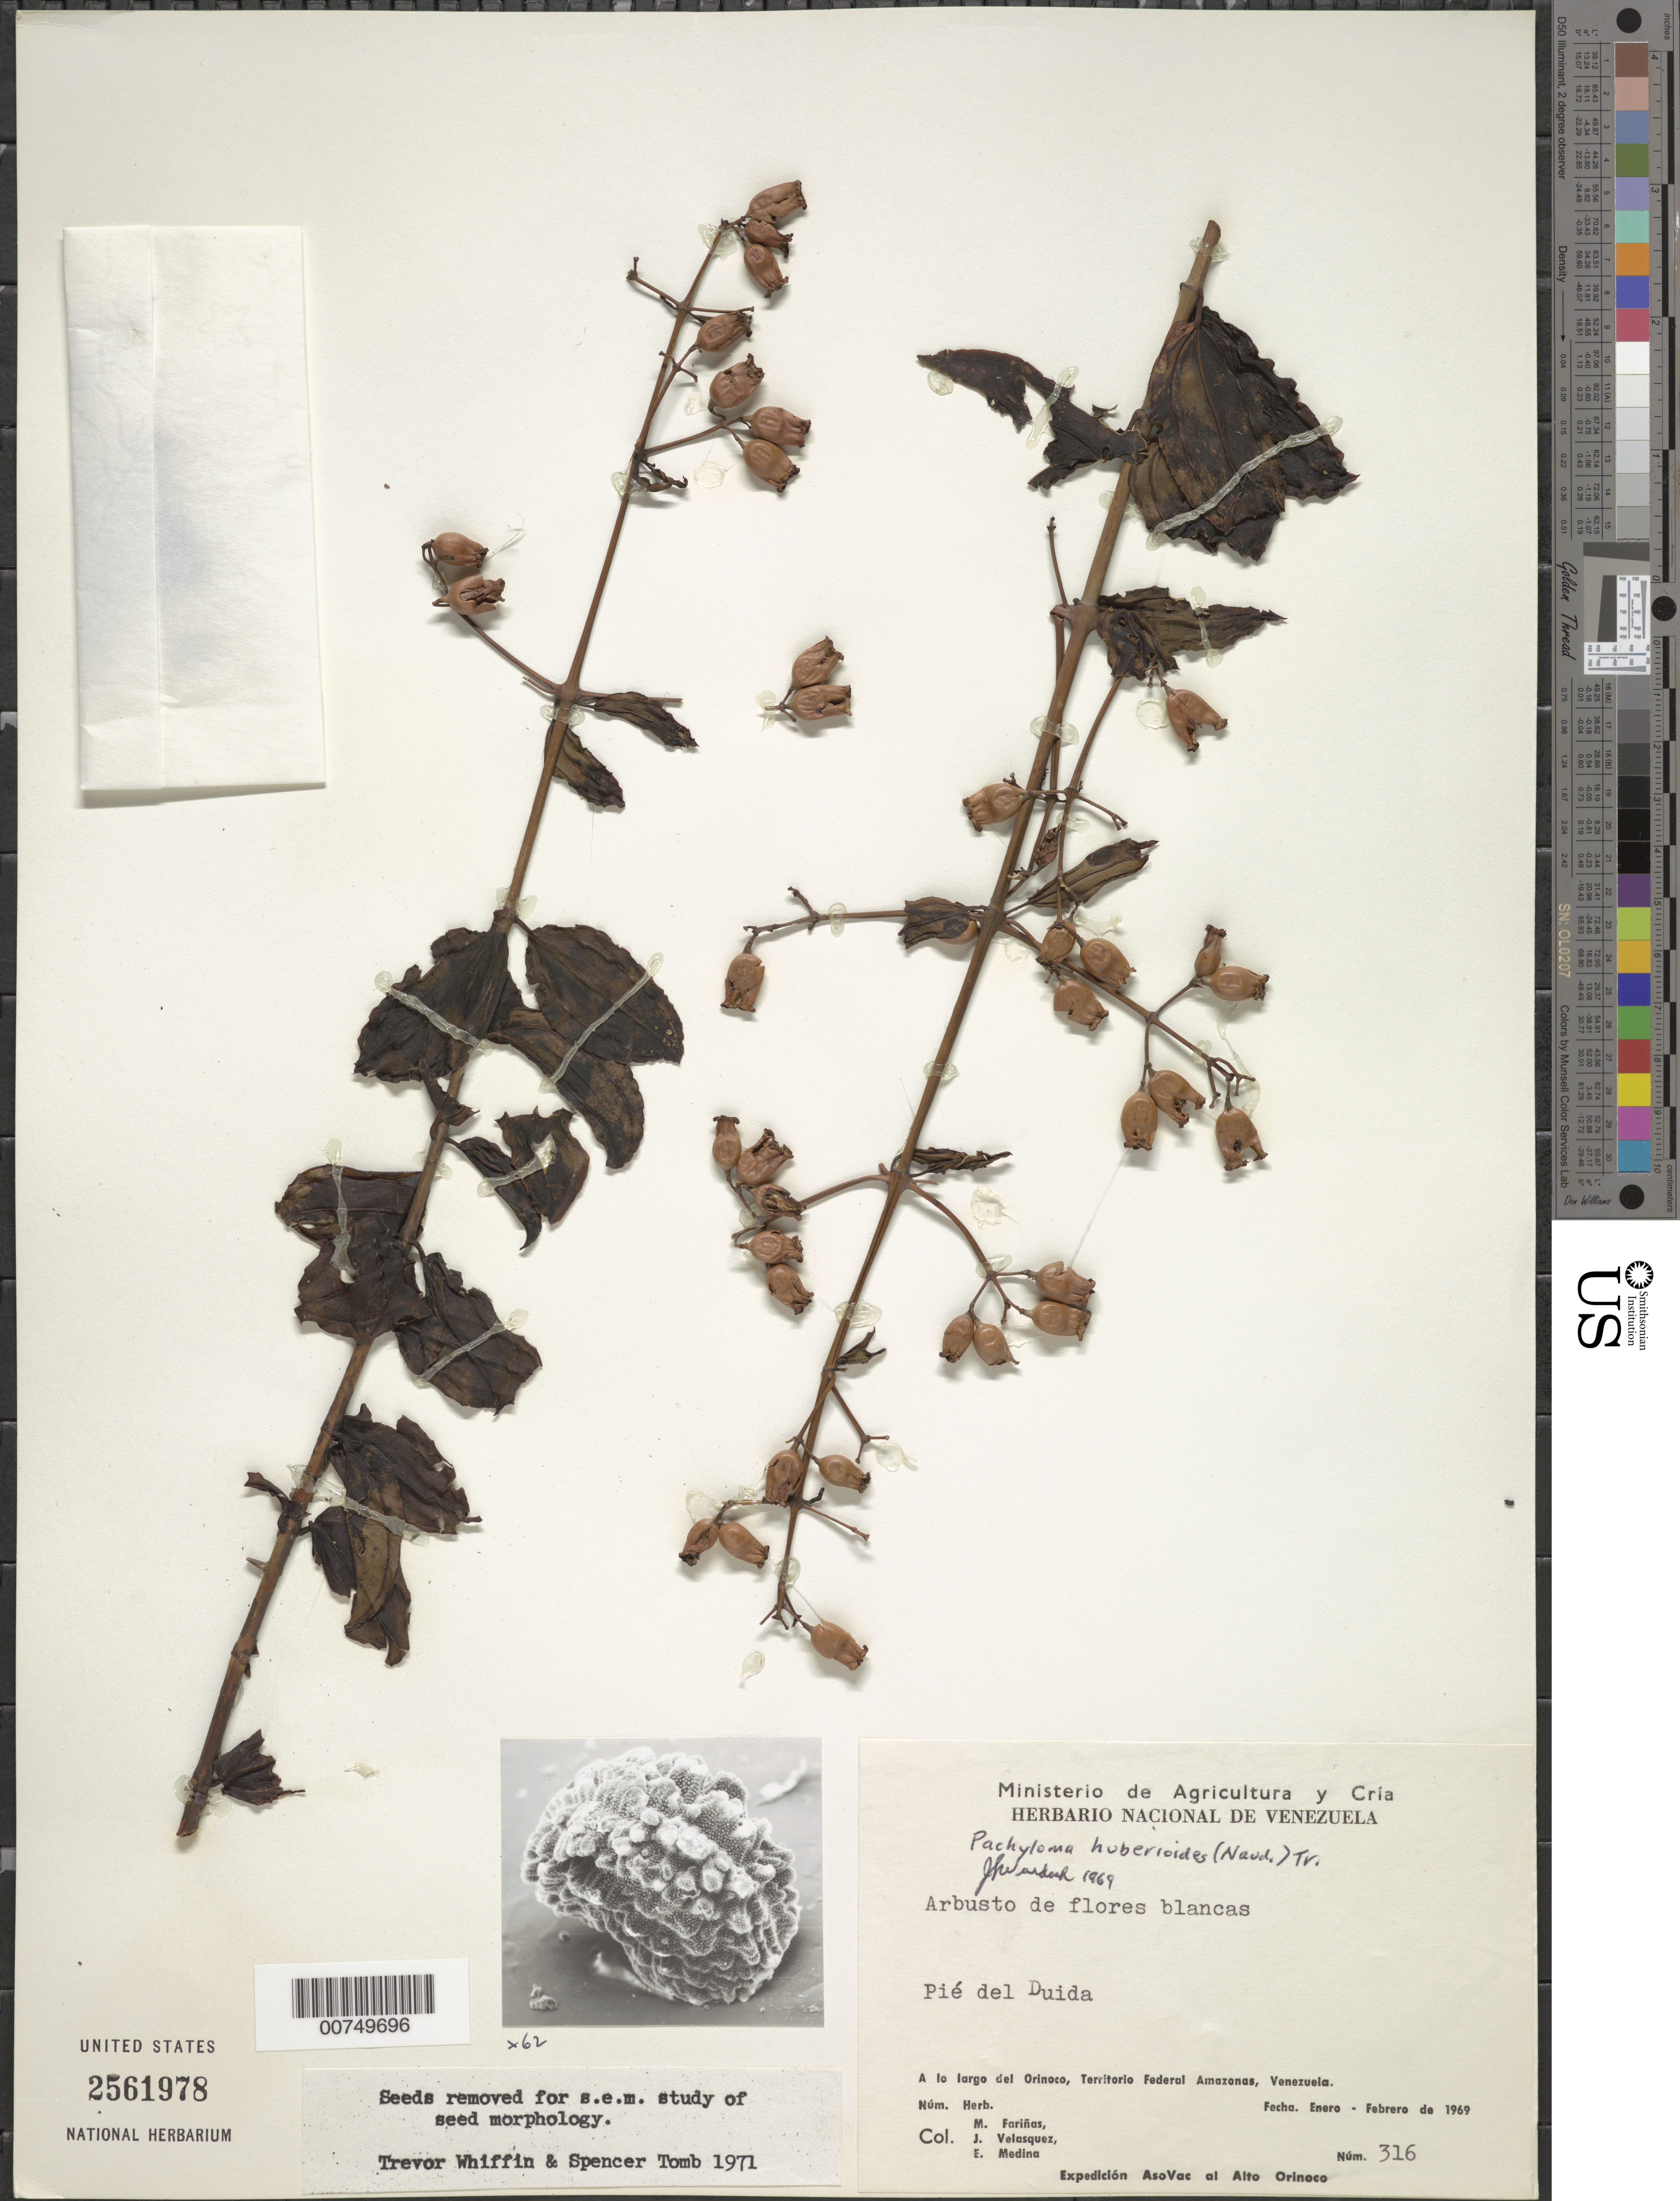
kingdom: Plantae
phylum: Tracheophyta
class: Magnoliopsida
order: Myrtales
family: Melastomataceae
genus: Pachyloma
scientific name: Pachyloma huberioides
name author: (Naudin) Triana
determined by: Wurdack, John J., (US), US (UNITED STATES)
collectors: M. Fariñas, J. Velasquez & E. Medina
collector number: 316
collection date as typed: Jan-69 to Feb-69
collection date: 1969-01/1969-02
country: Venezuela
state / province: Amazonas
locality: Cerro Duida, Río Orinoco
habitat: Foot of cerro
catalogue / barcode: US 2561978